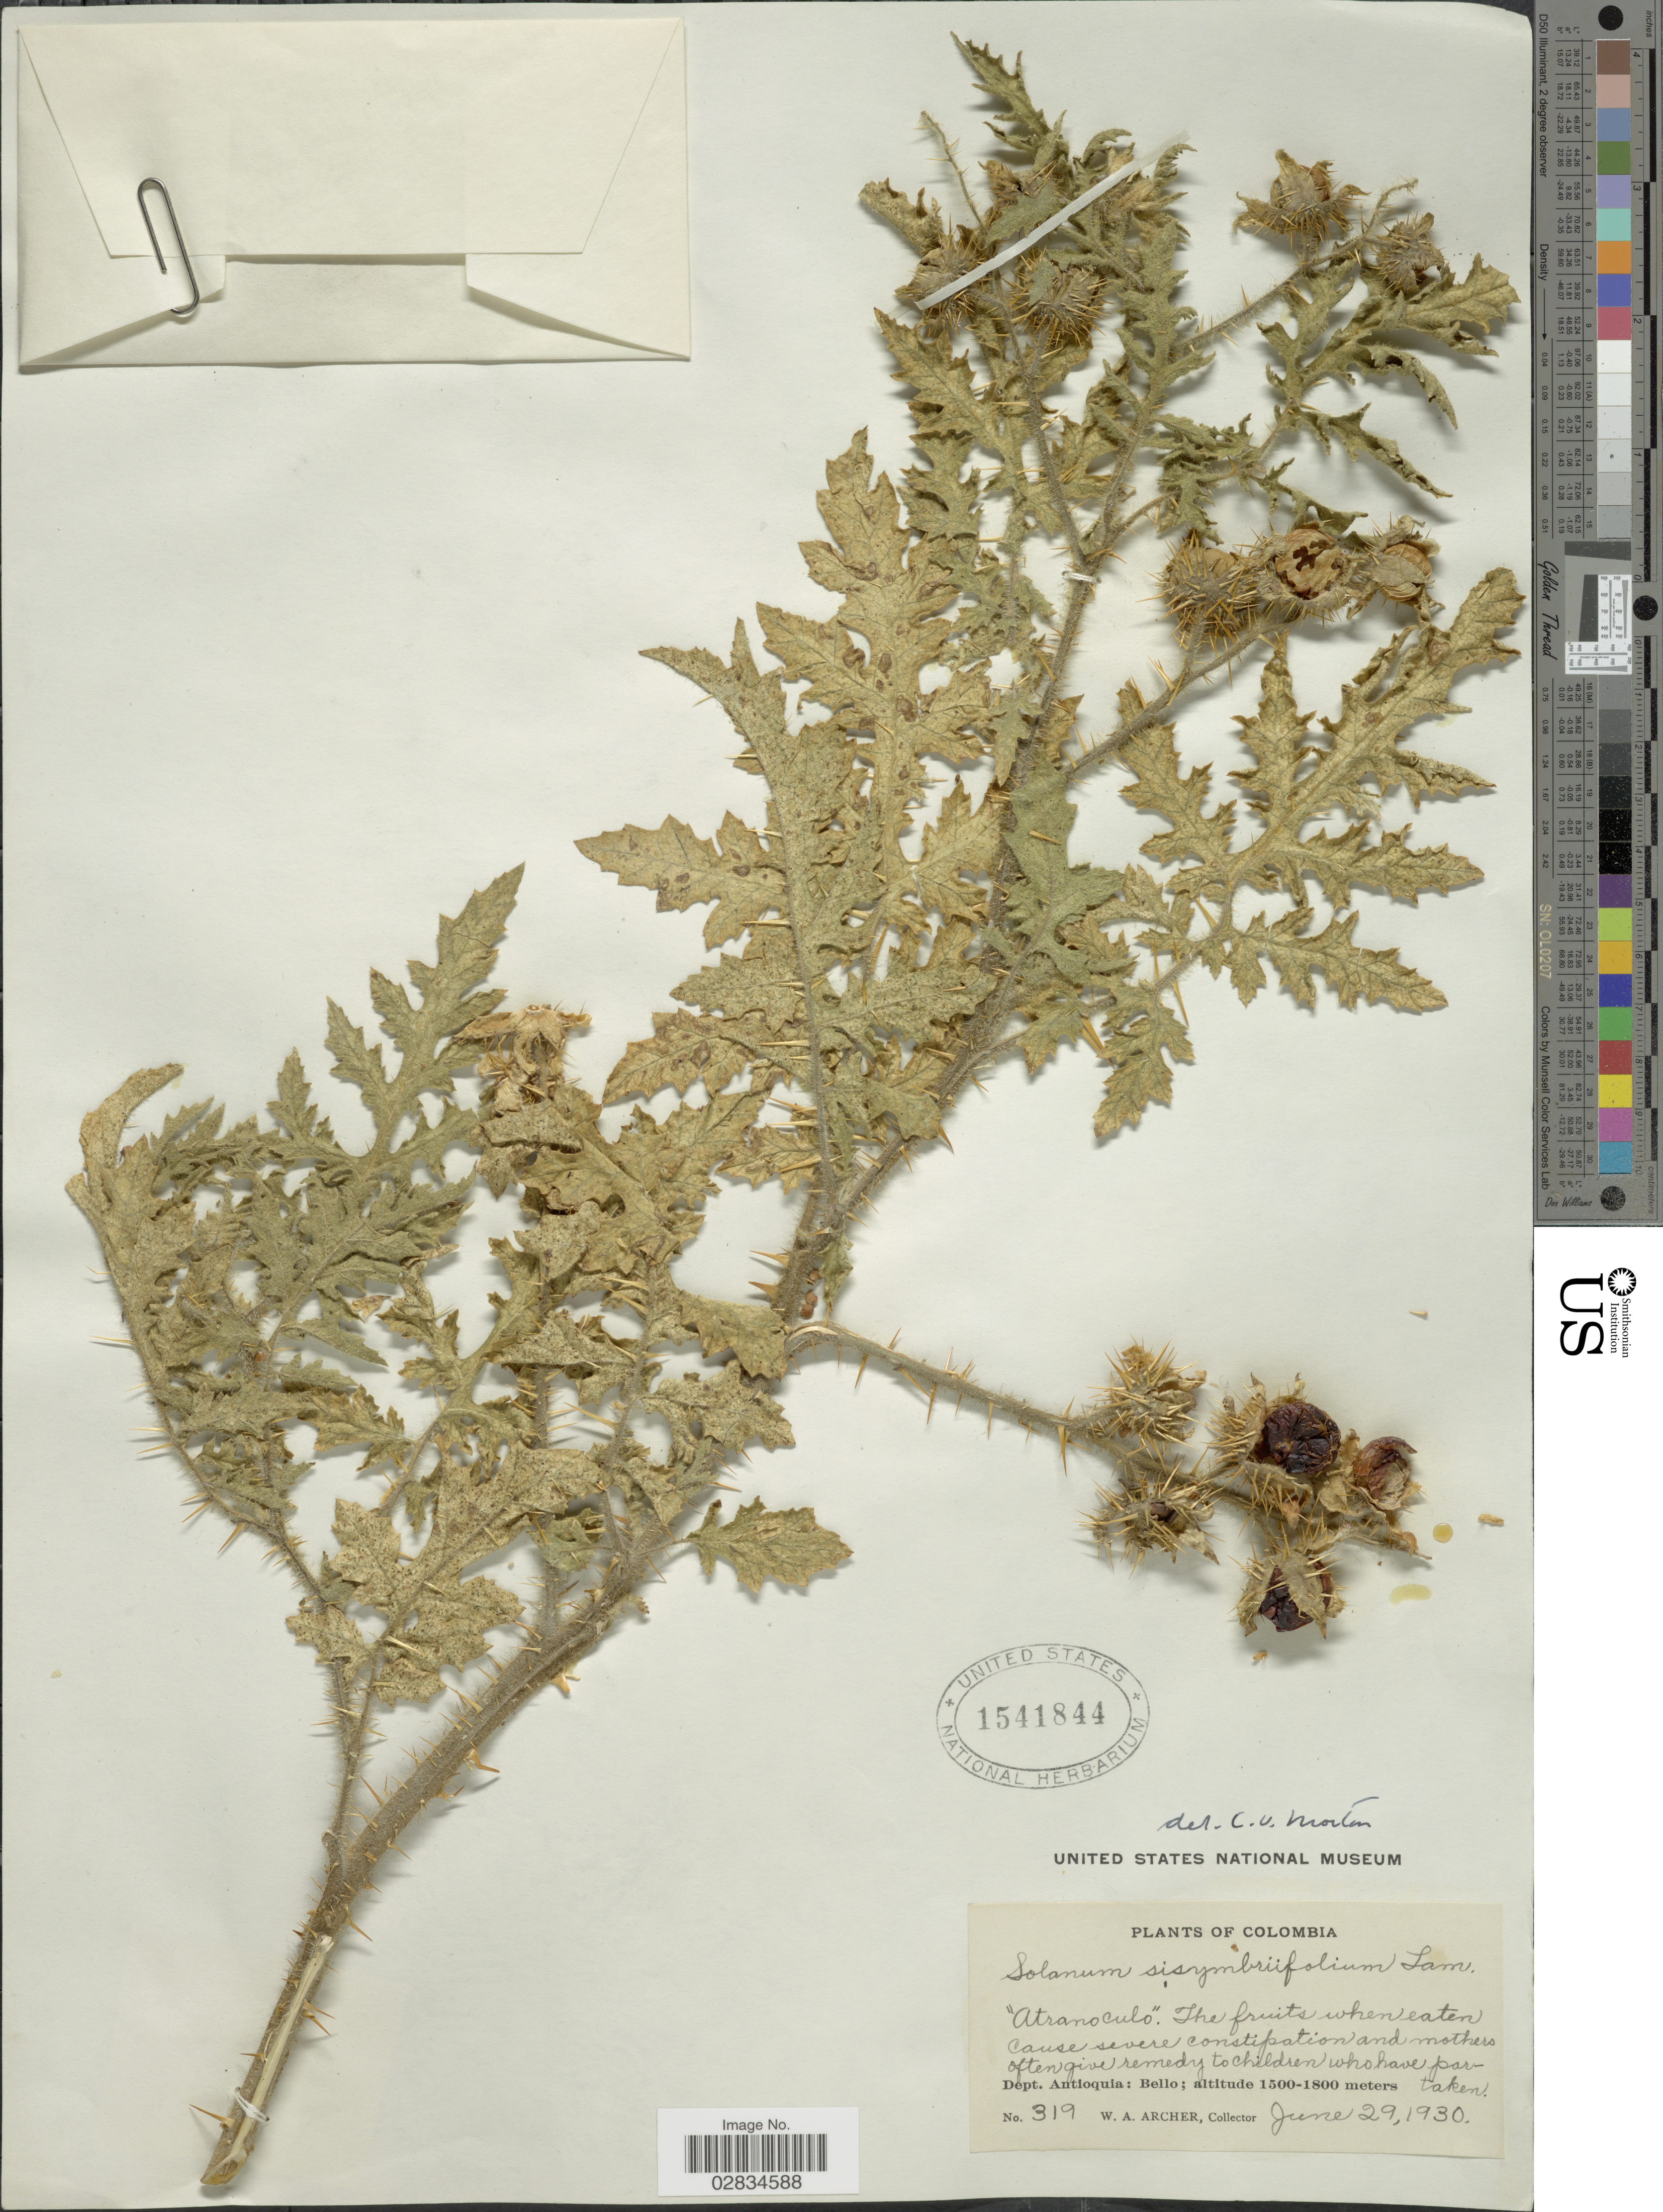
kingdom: Plantae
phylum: Tracheophyta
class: Magnoliopsida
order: Solanales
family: Solanaceae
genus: Solanum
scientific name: Solanum sisymbriifolium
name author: Lam.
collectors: W. A. Archer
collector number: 319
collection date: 1930-06-29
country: Colombia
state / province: Antioquia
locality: Dept. AntioquiaL Bello.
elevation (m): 1500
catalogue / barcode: US 1541844